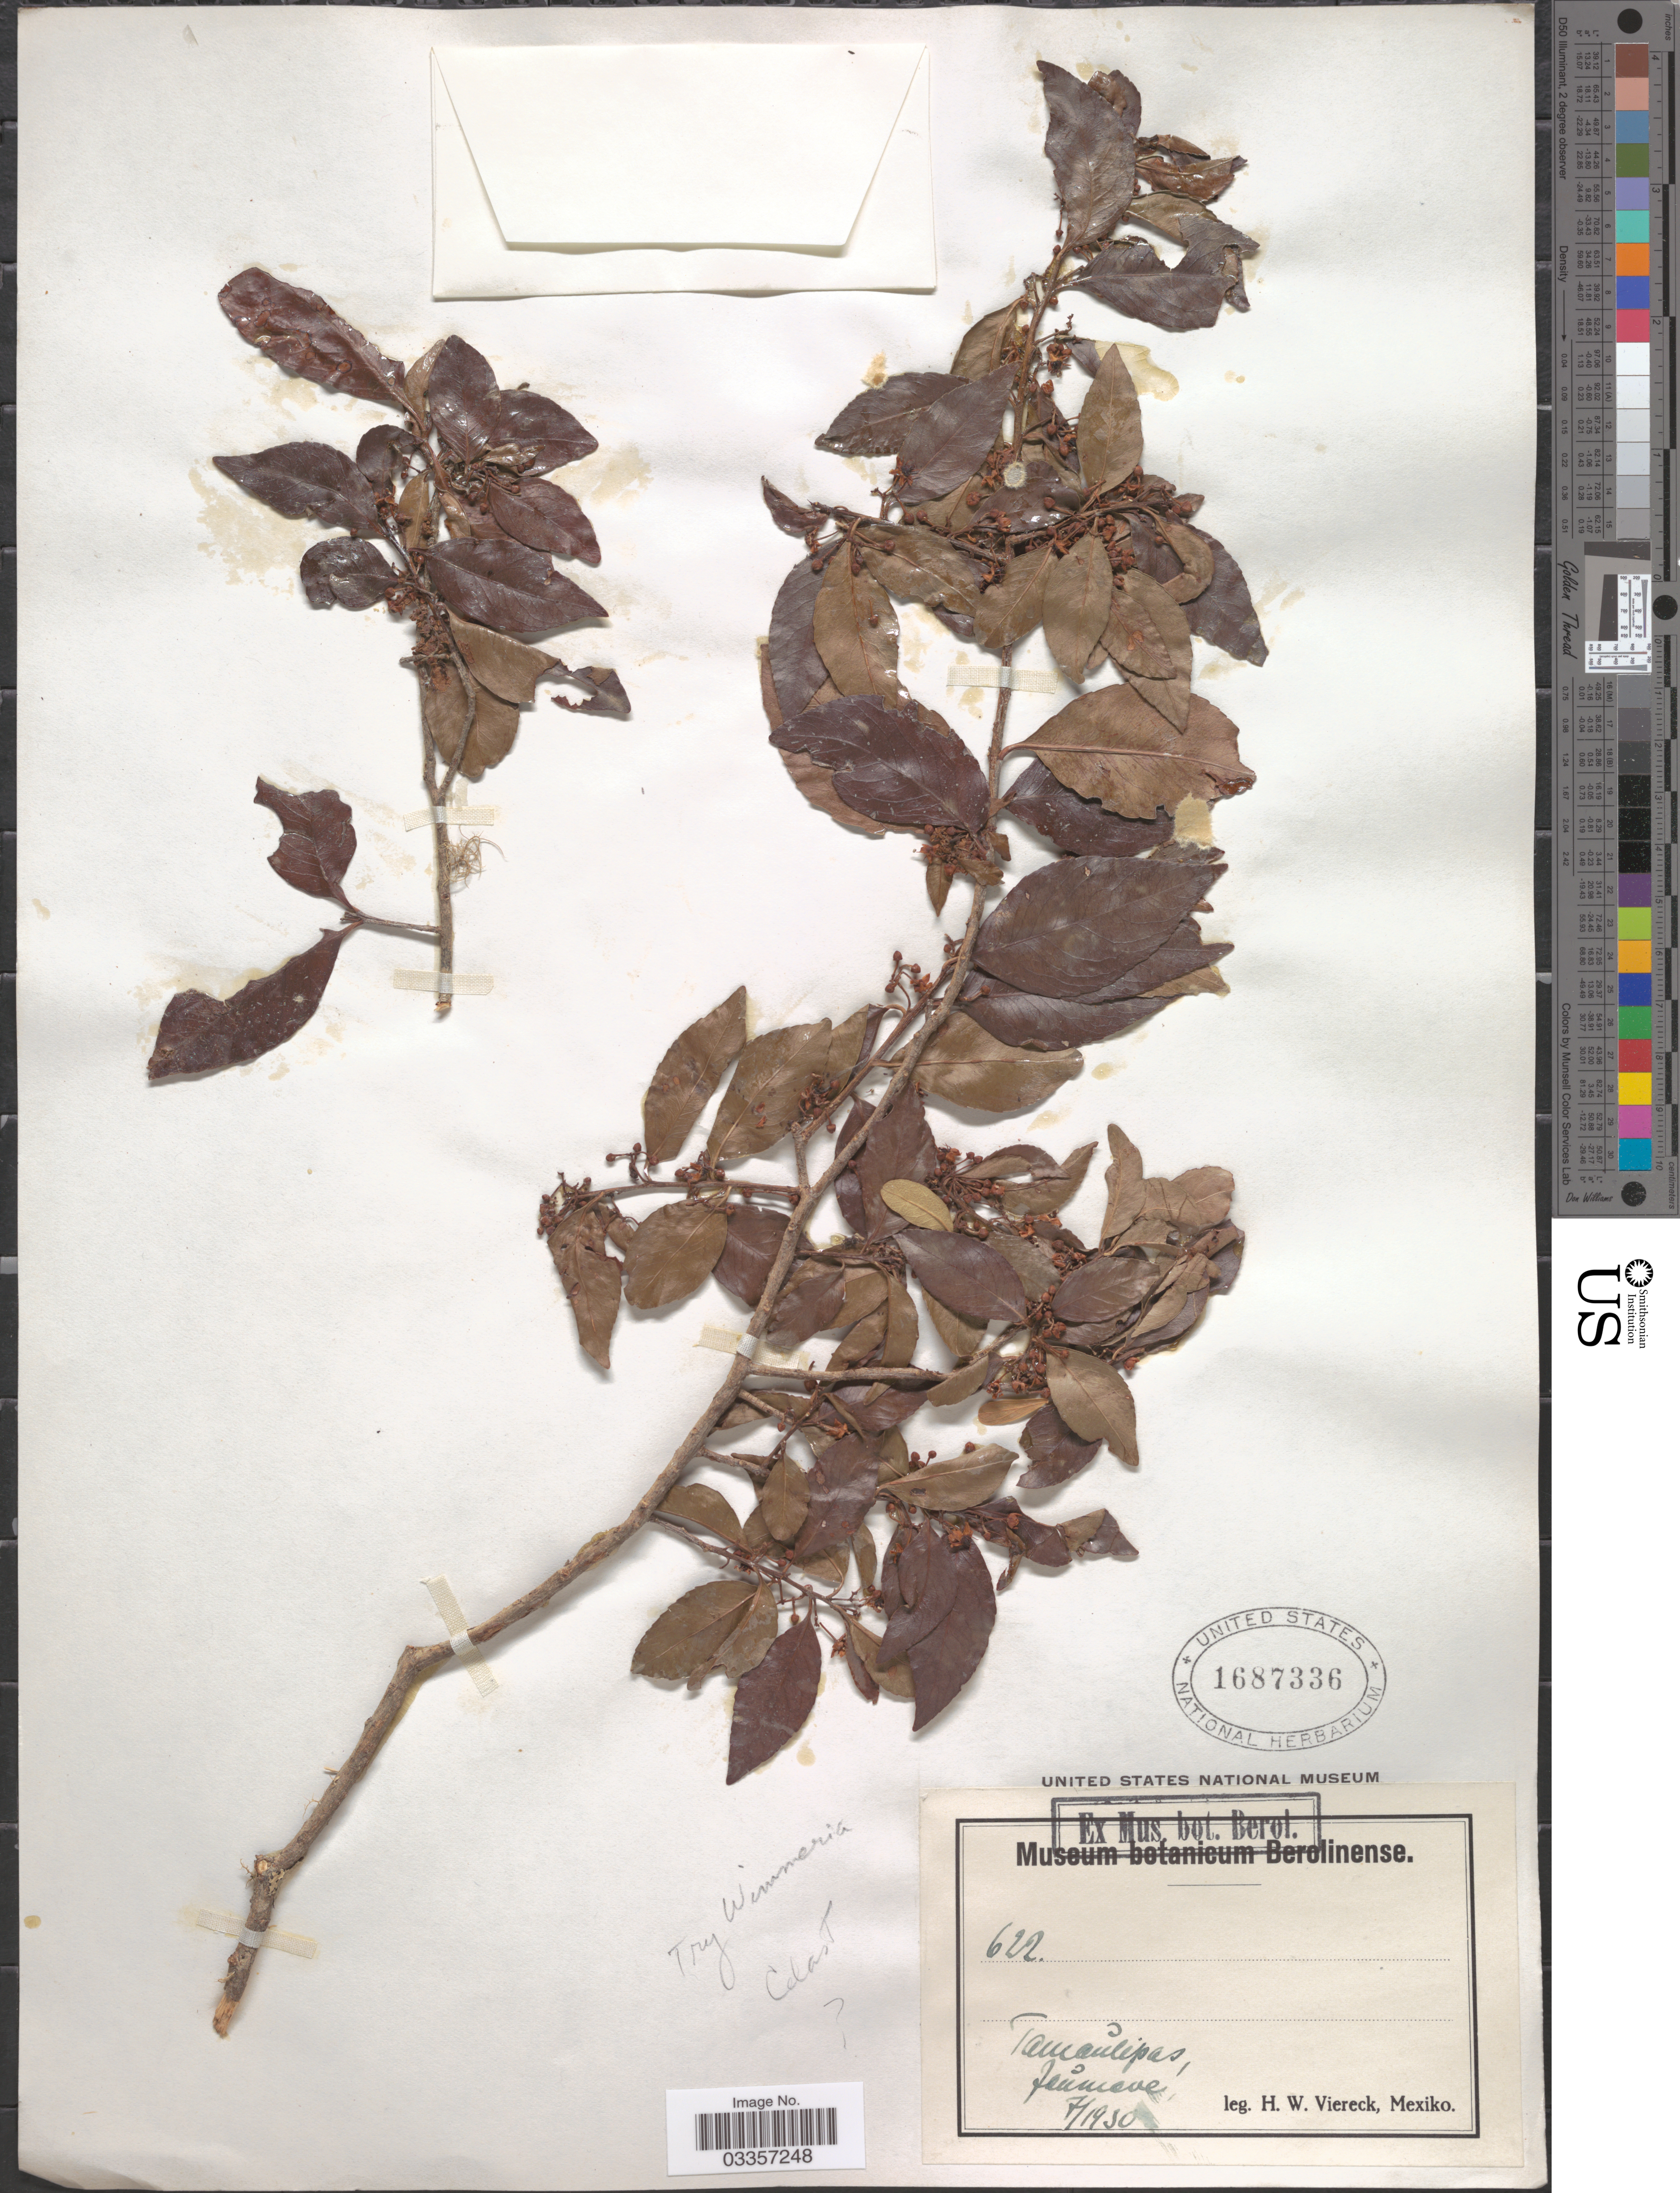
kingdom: Plantae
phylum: Tracheophyta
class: Magnoliopsida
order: Celastrales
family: Celastraceae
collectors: H. W. Viereck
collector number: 622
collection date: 1950-07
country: Mexico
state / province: Tamaulipas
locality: Jaumave.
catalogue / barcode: US 1687336